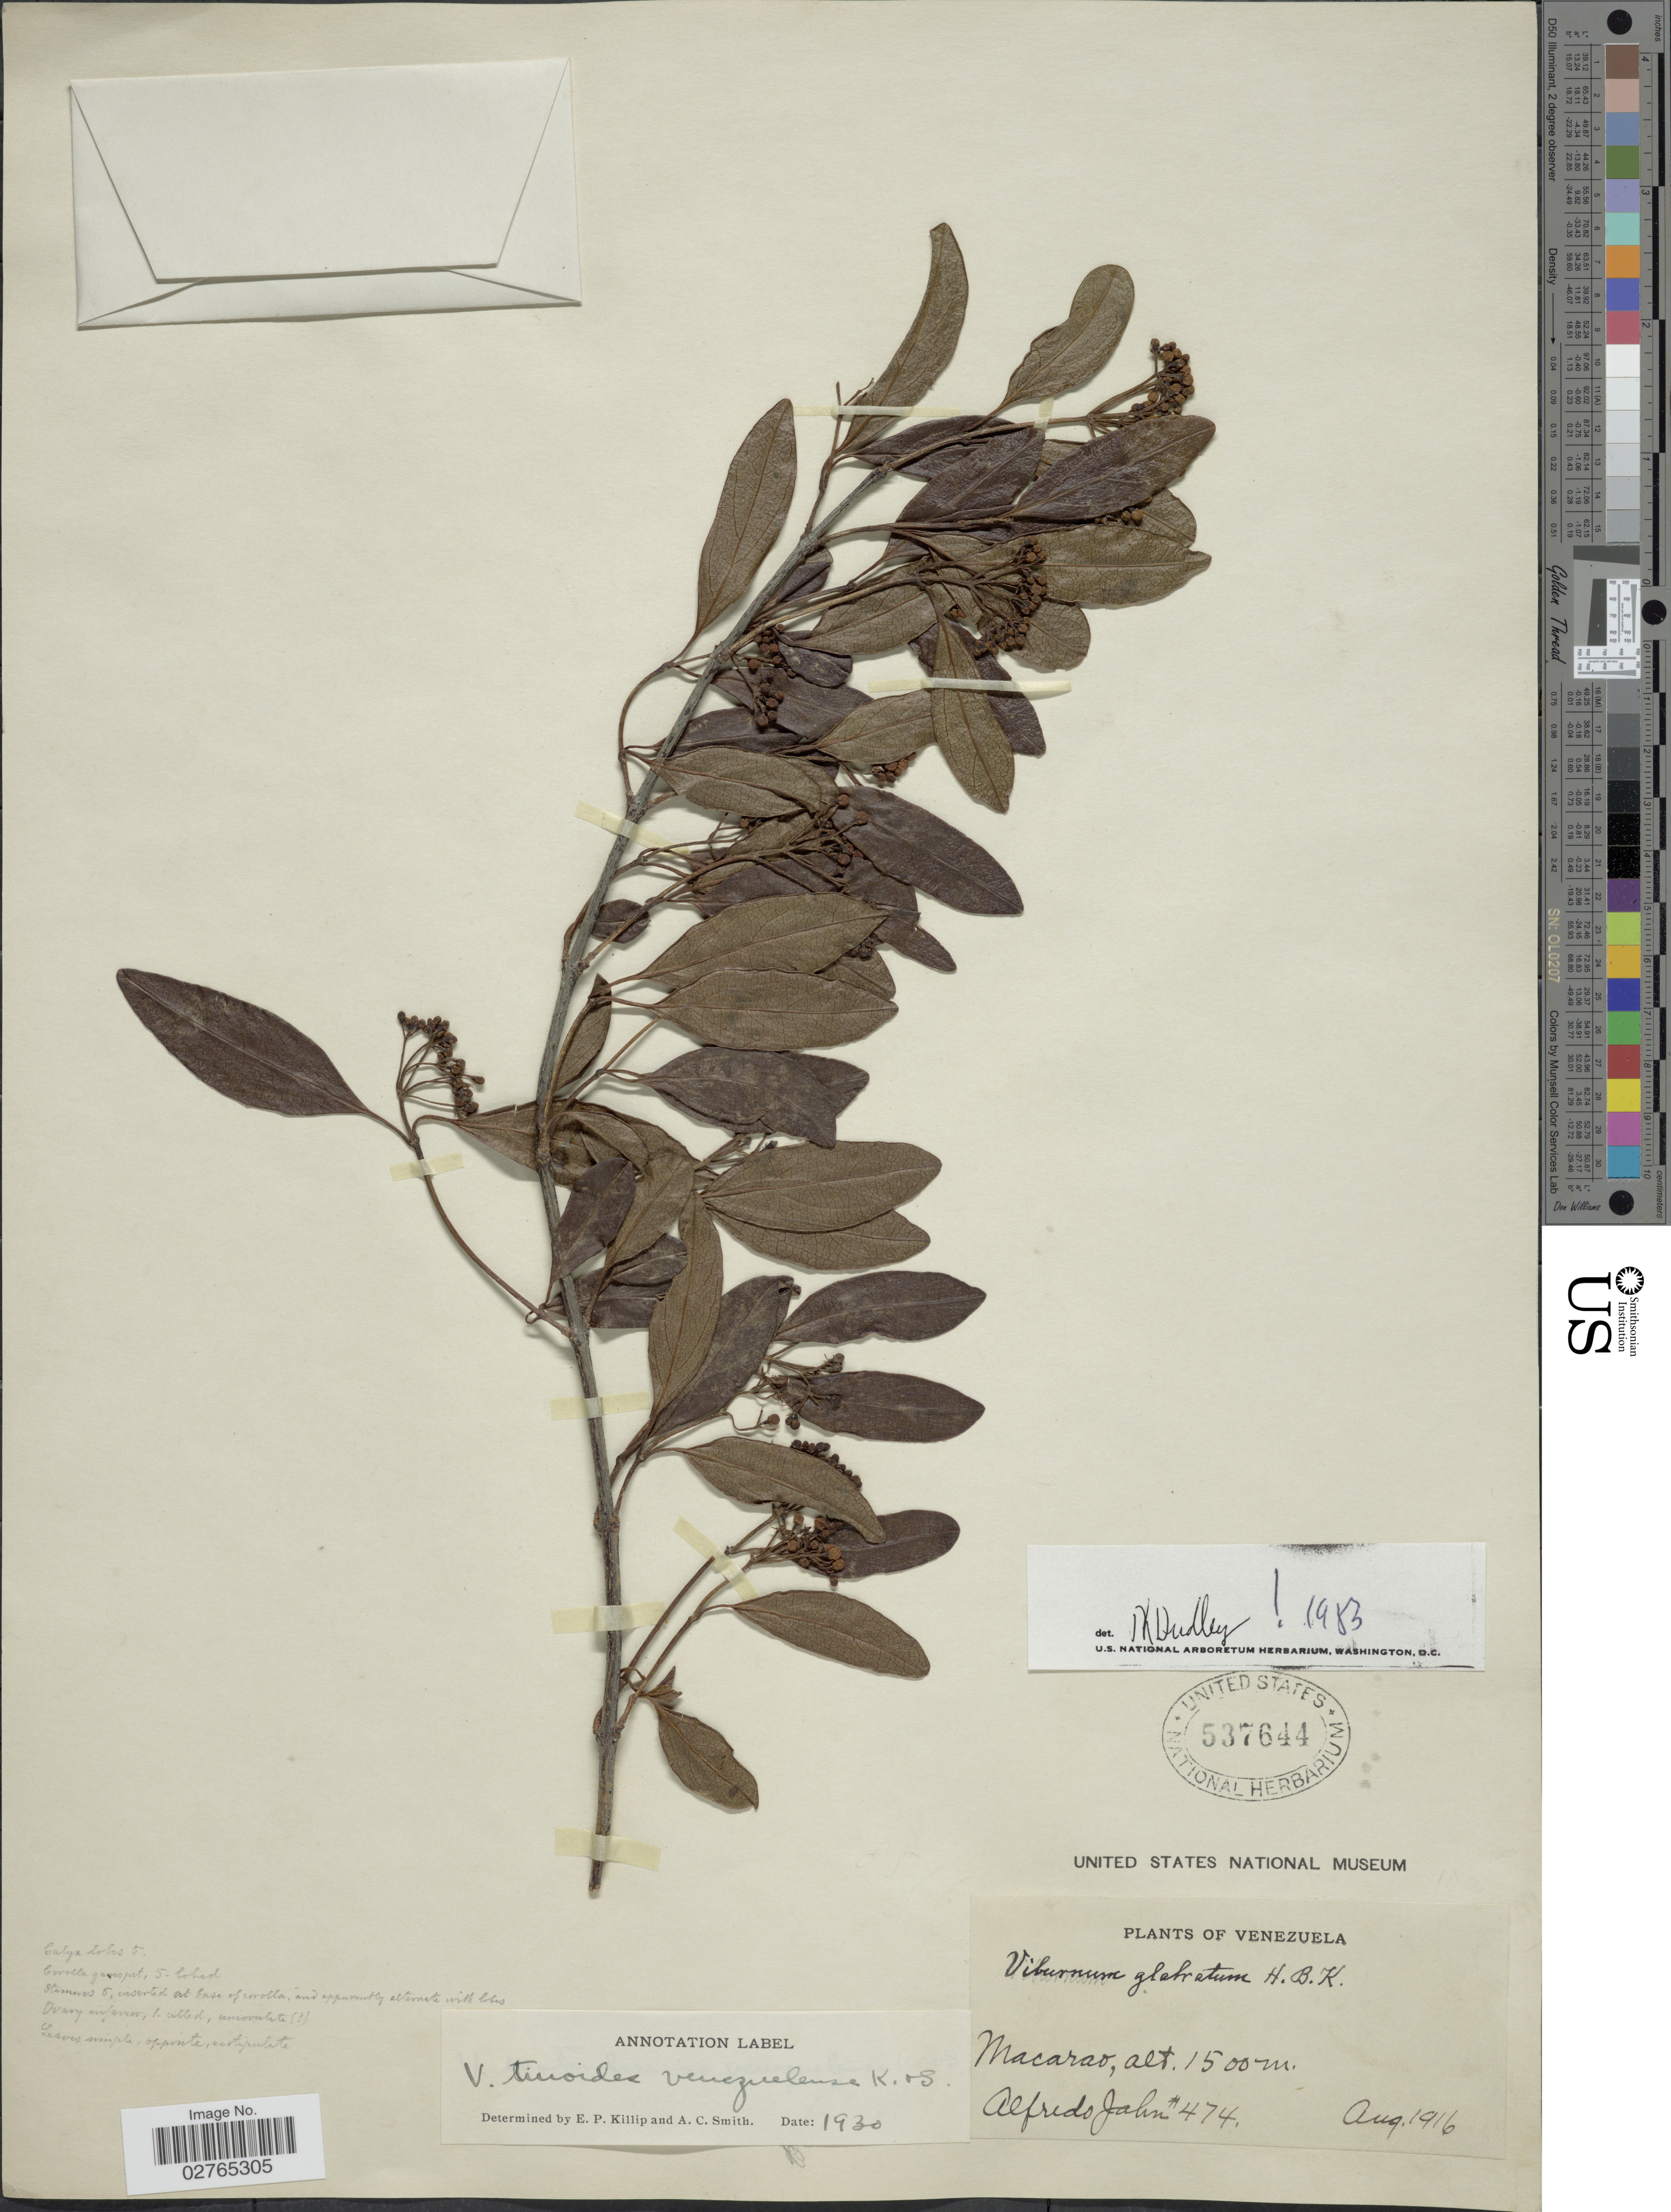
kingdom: Plantae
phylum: Tracheophyta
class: Magnoliopsida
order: Dipsacales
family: Viburnaceae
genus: Viburnum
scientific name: Viburnum tinoides var. venezuelense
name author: L. f.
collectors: A. Jahn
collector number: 474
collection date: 1916-08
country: Venezuela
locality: Macarao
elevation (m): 1500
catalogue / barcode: US 537644